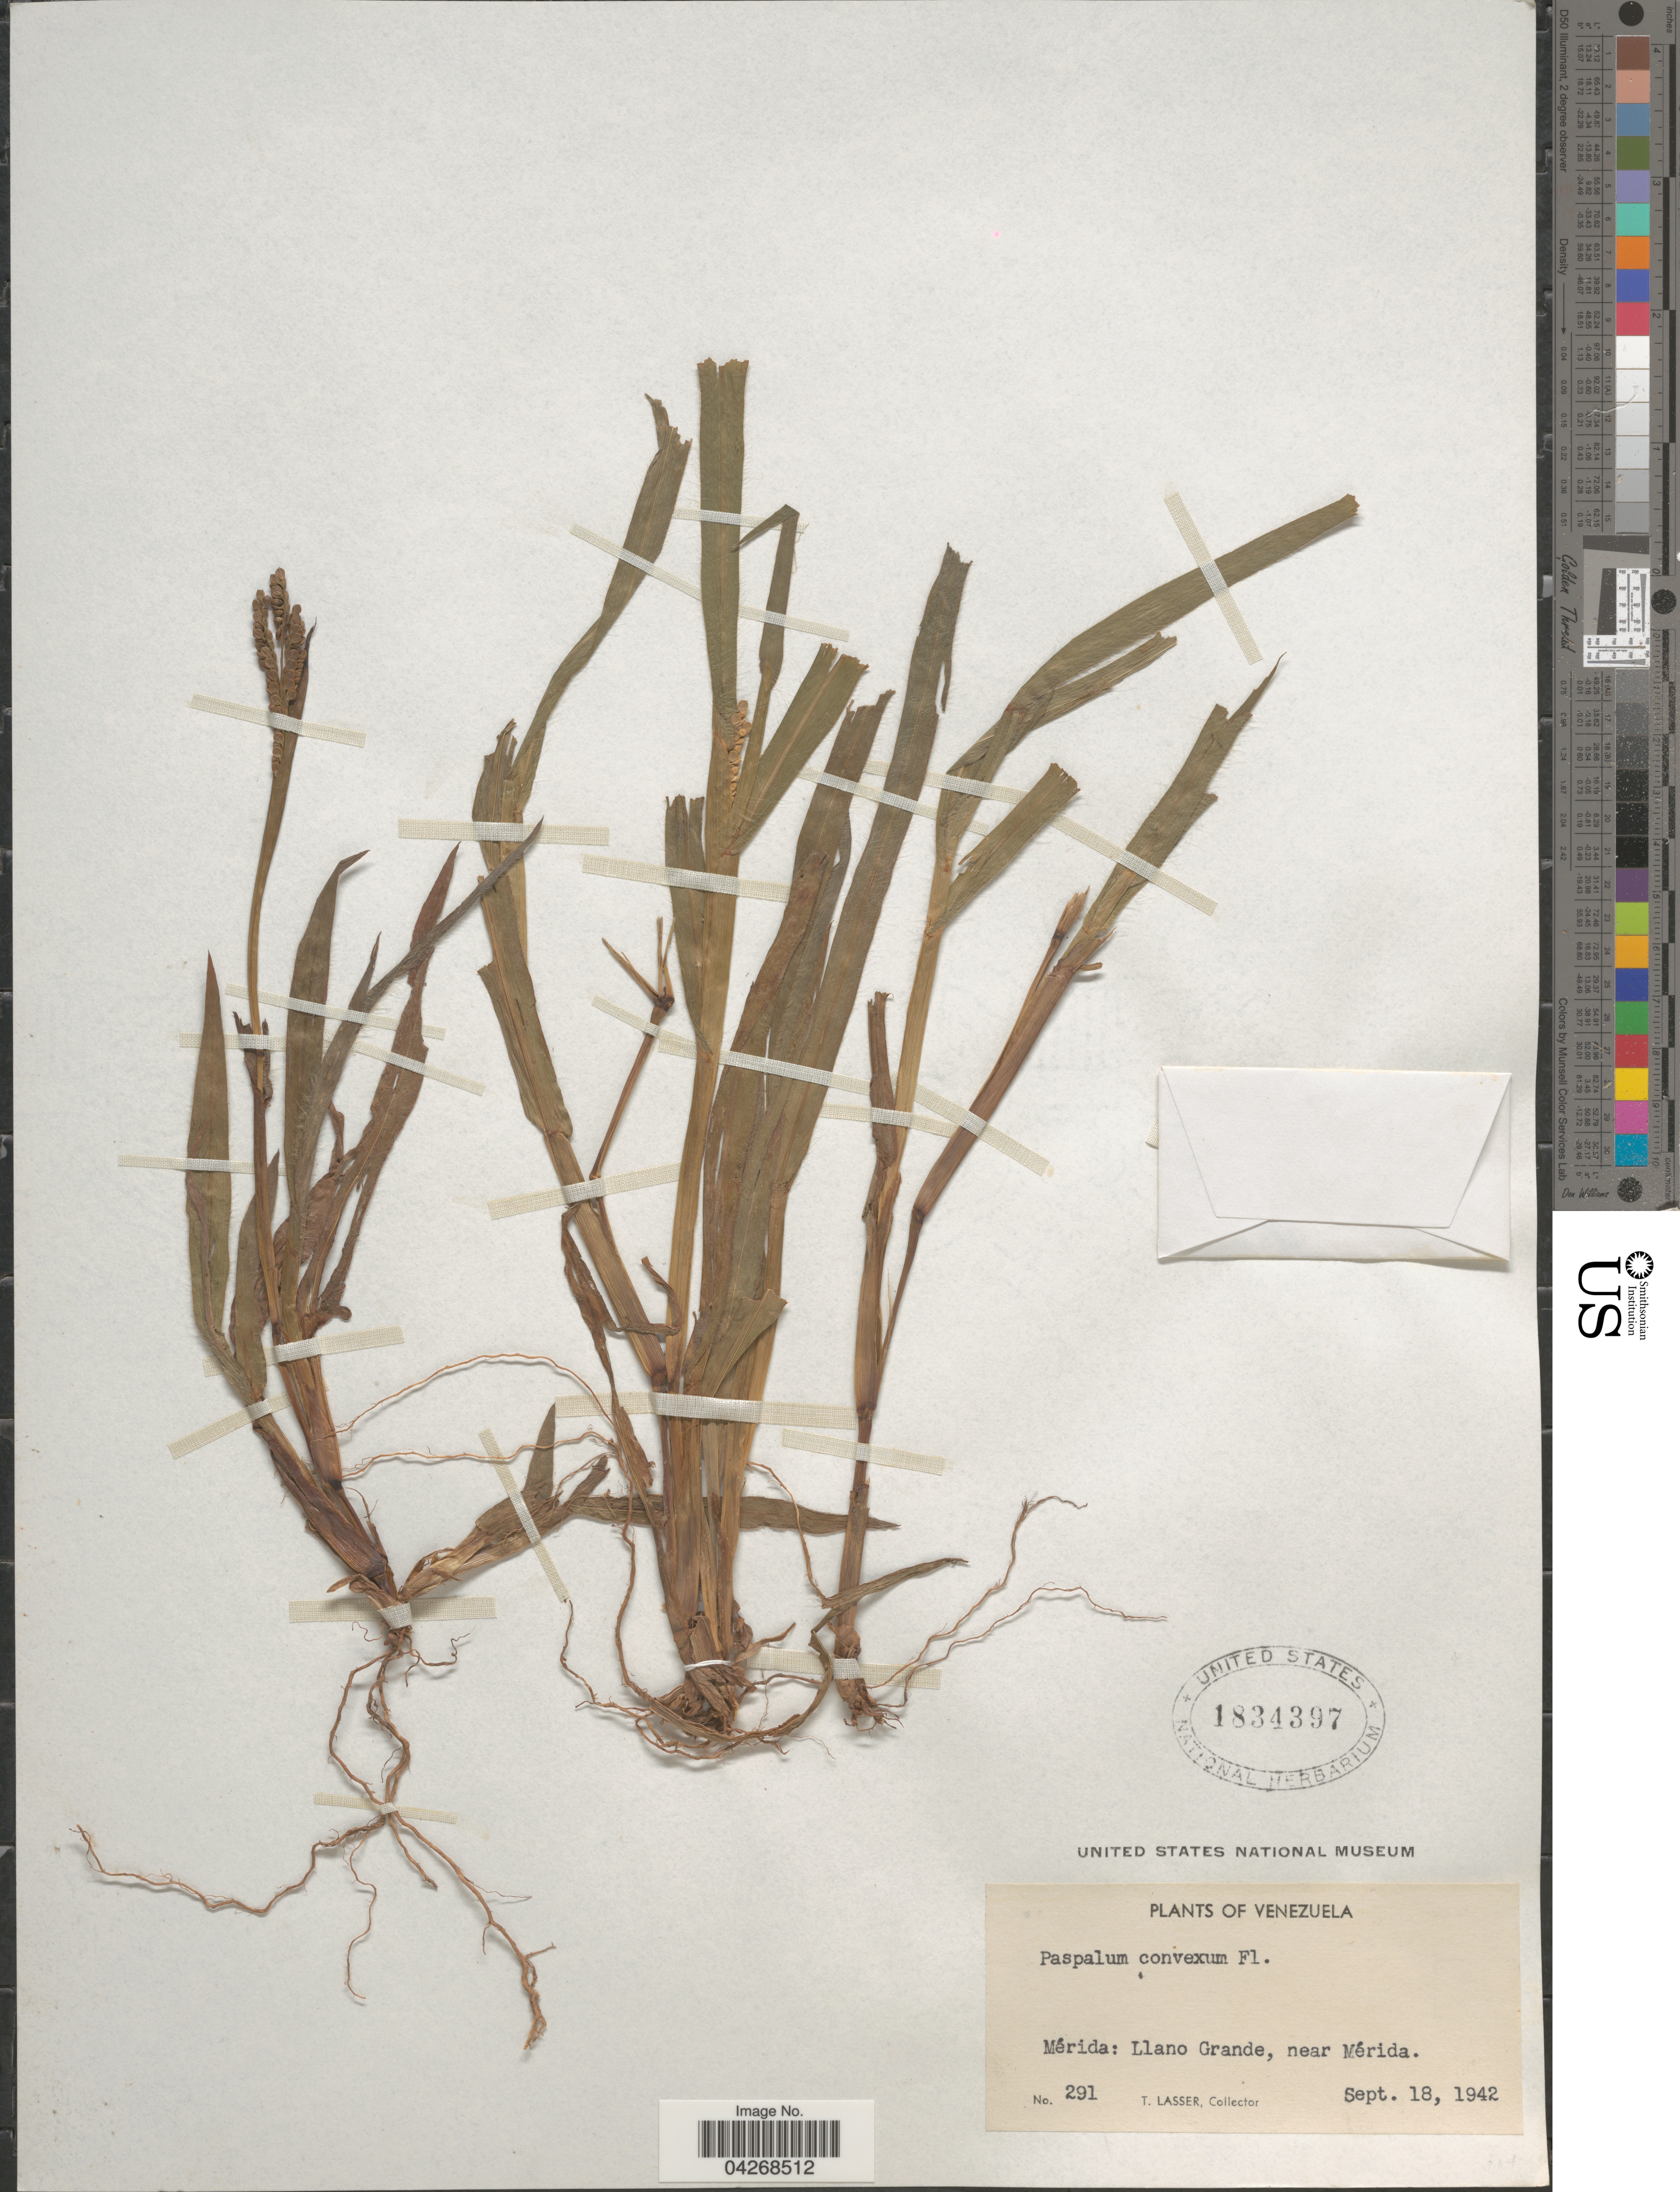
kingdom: Plantae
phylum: Tracheophyta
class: Liliopsida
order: Poales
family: Poaceae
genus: Paspalum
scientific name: Paspalum convexum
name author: Humb. & Bonpl. ex Flüggé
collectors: T. Lasser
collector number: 291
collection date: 1942-09-18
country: Venezuela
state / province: Merida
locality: Llano Grande, near Mérida.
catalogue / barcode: US 1834397